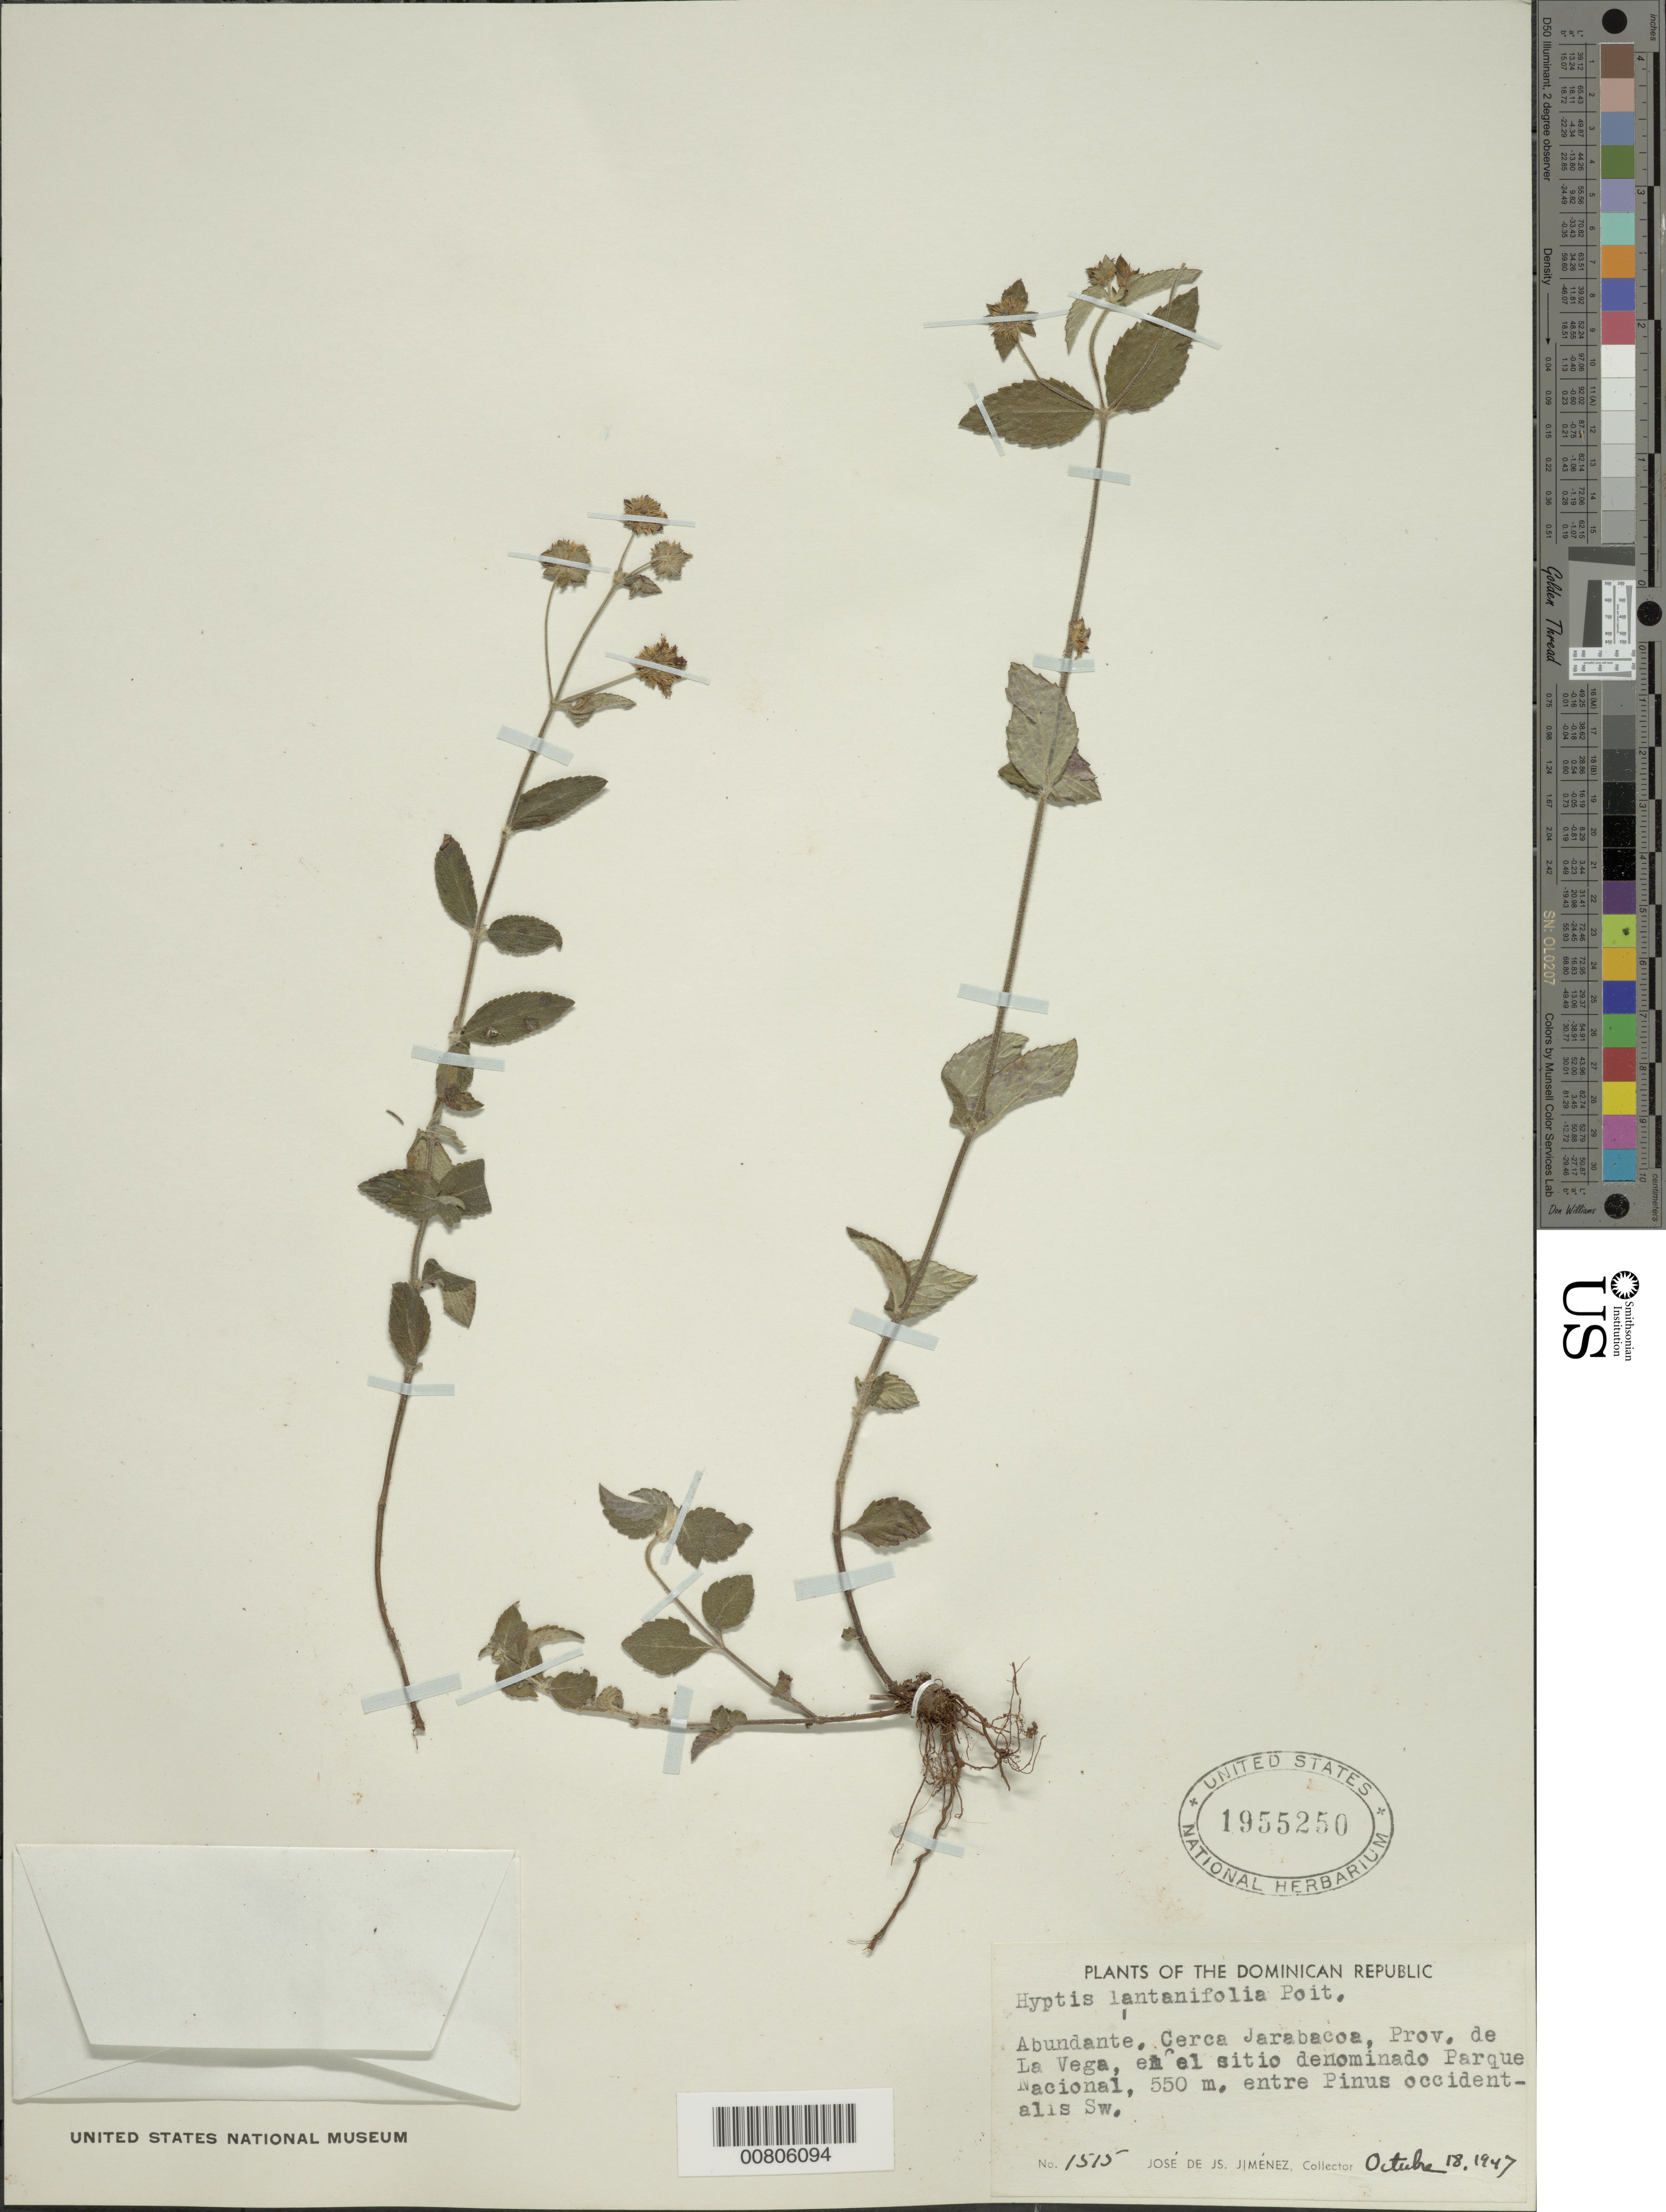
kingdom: Plantae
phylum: Tracheophyta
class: Magnoliopsida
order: Lamiales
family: Lamiaceae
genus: Hyptis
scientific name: Hyptis lantanifolia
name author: Poit.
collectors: J. J. Jiménez Almonte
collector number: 1515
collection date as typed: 18 Oct 1947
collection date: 1947-10-18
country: Dominican Republic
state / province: La Vega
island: Hispaniola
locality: Cerca Jarabacoa, en el sitio denominado Parque Nacional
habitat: Entre Pinus occidentalis Sw.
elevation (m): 550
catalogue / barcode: US 1955250